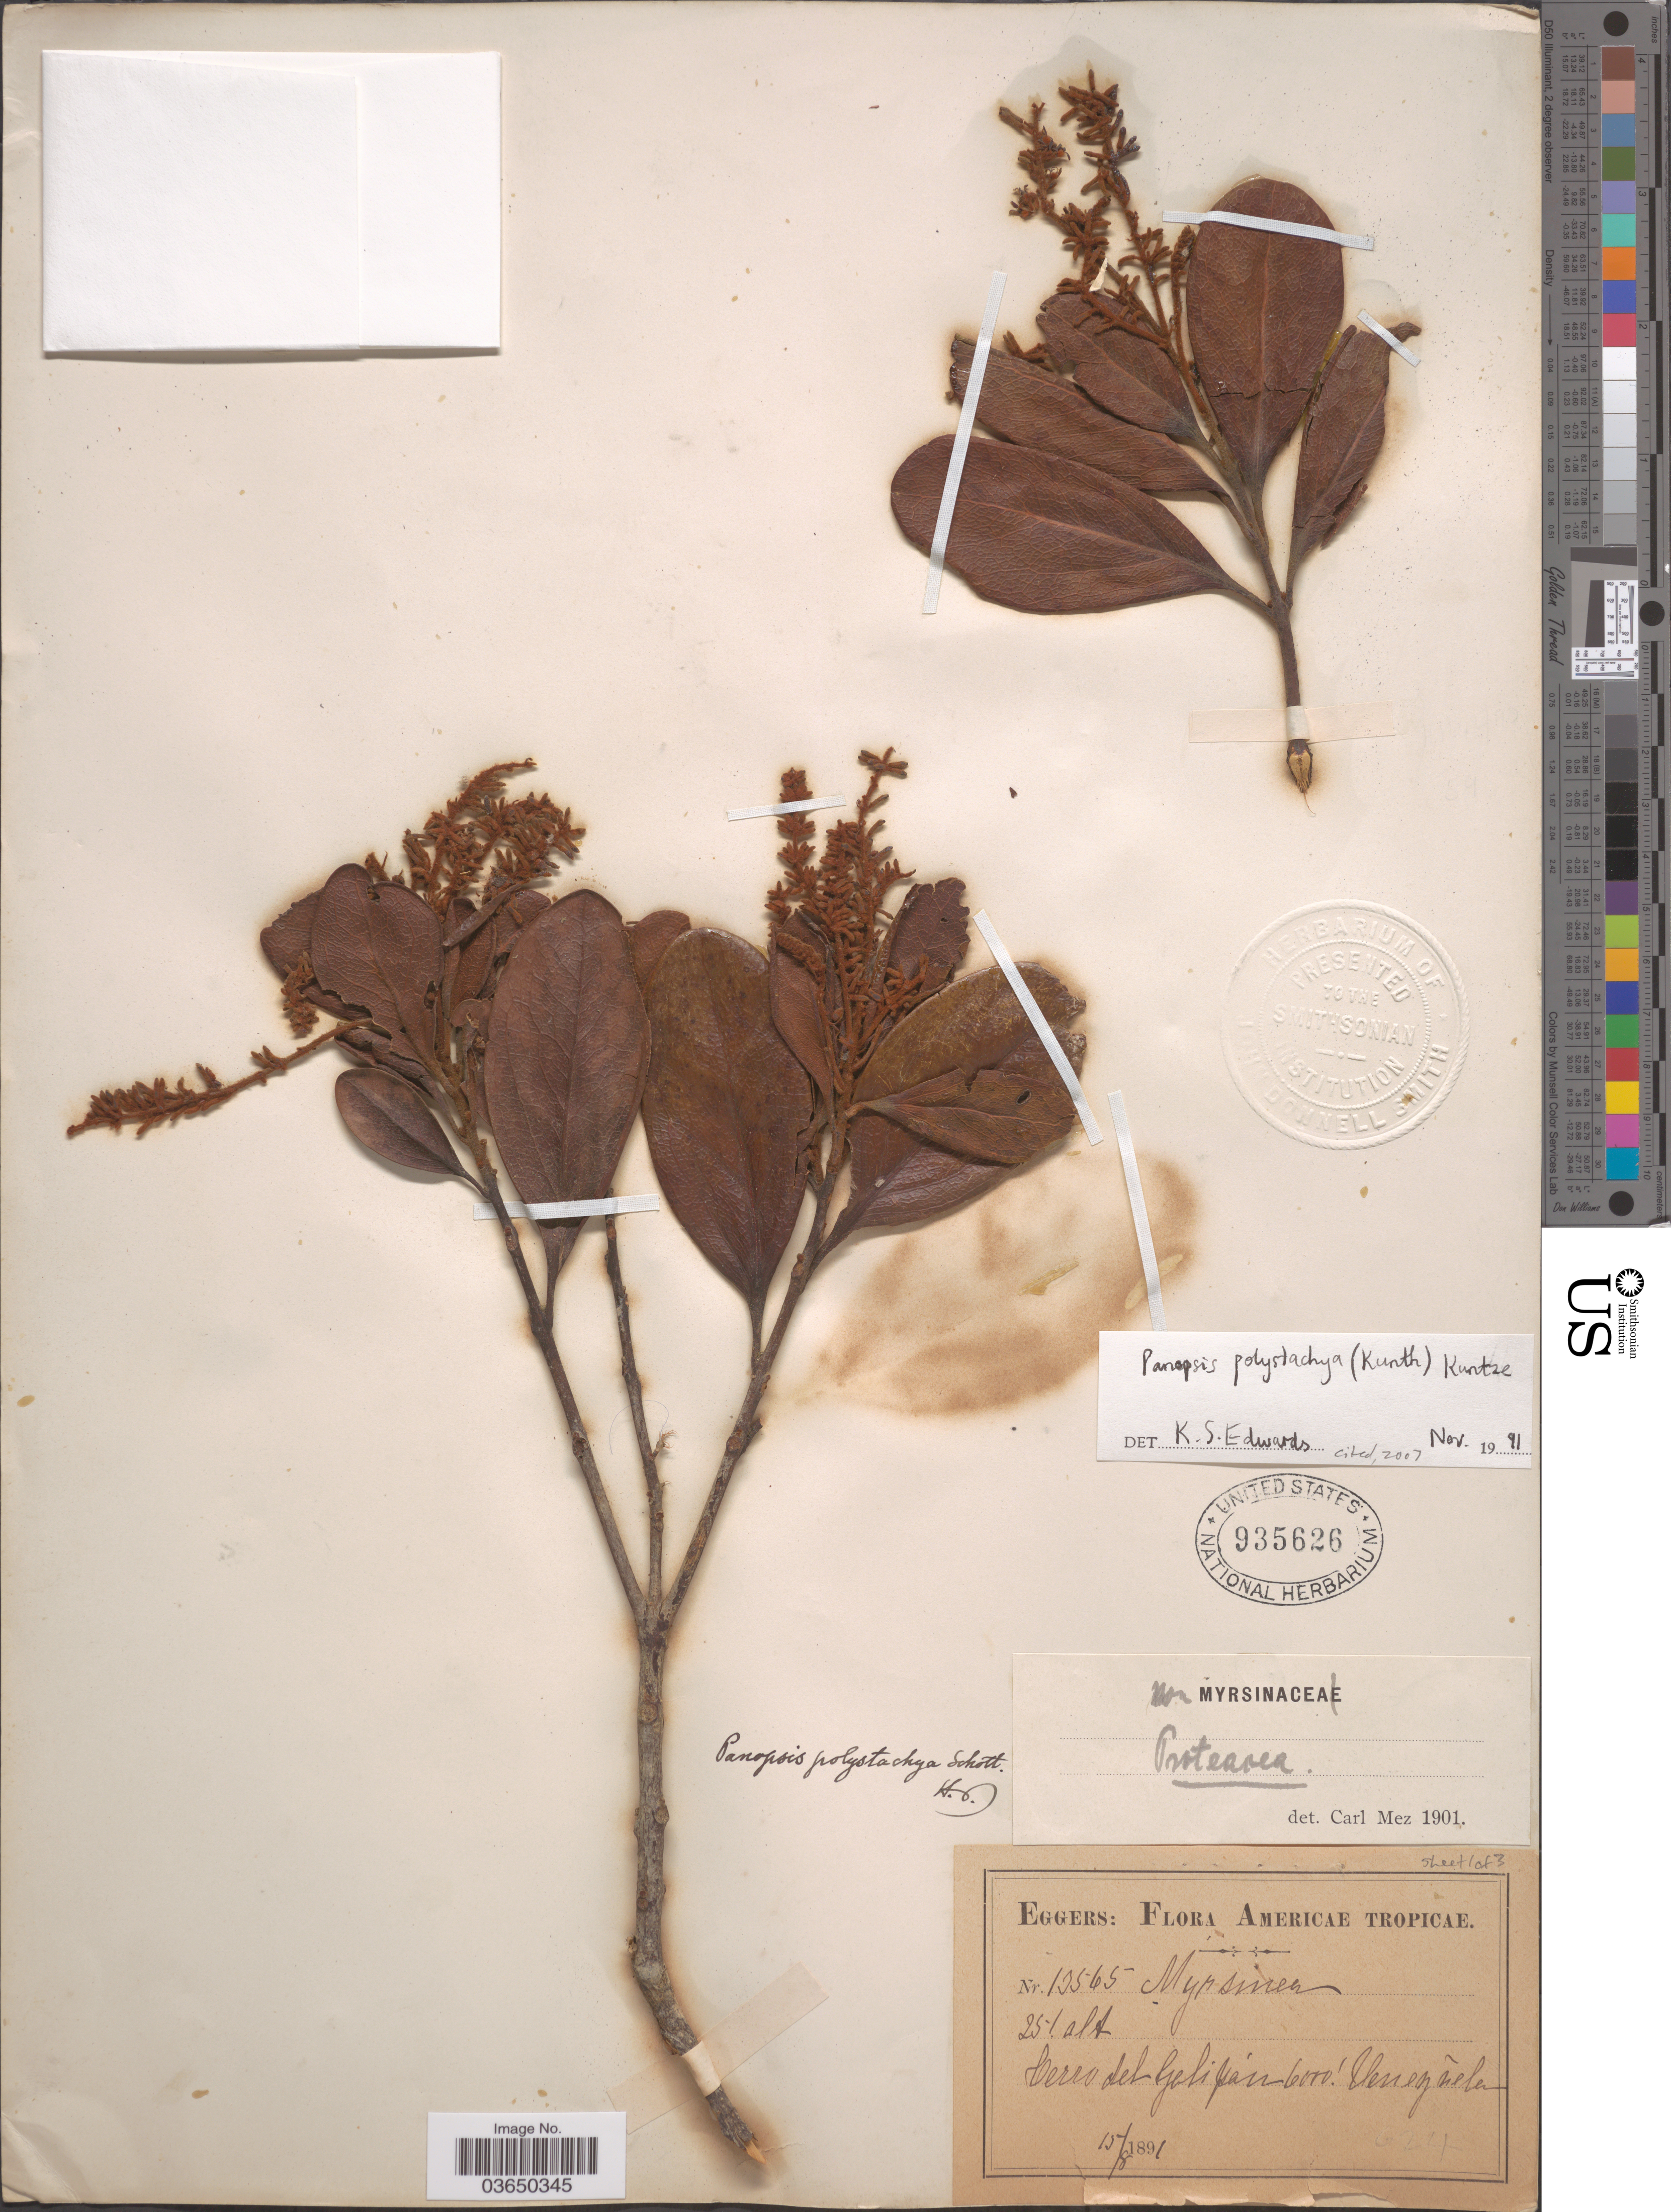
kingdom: Plantae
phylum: Tracheophyta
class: Magnoliopsida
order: Proteales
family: Proteaceae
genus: Panopsis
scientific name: Panopsis polystachya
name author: (Kunth) Kuntze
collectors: -. Eggers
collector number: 13565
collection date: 1891-05-18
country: Venezuela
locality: Cerro del Galipán.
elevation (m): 1829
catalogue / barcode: US 935626